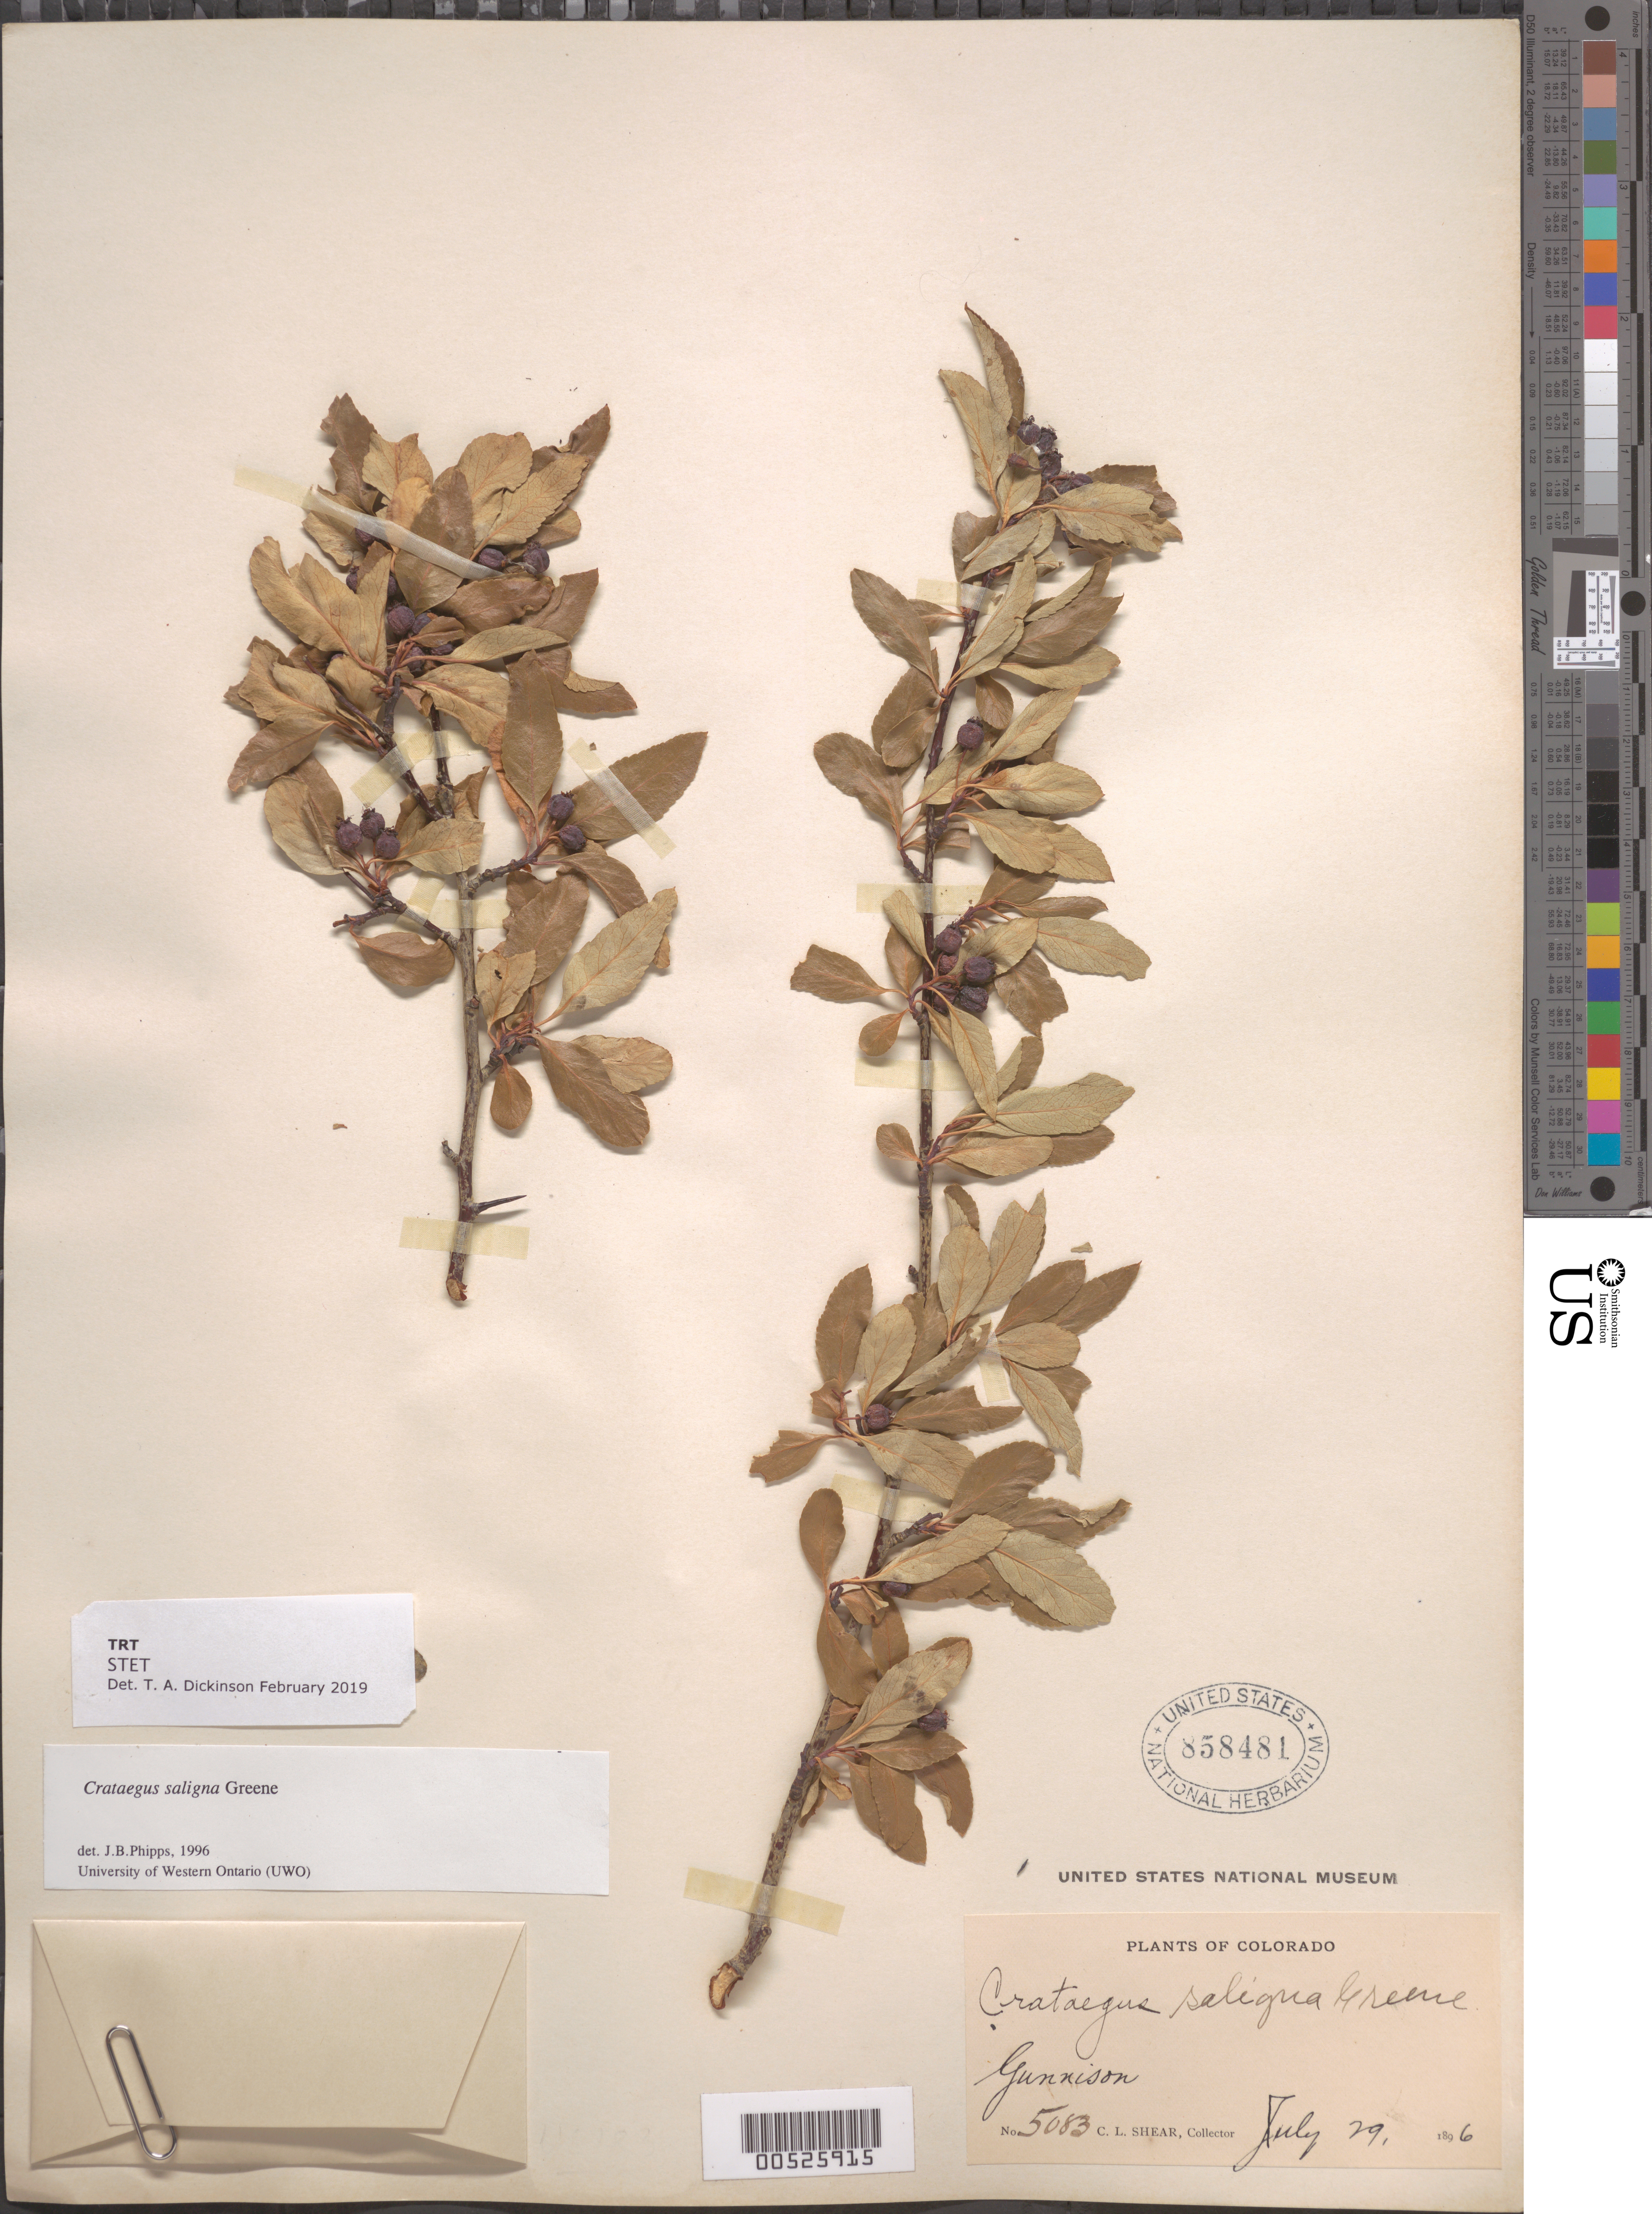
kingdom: Plantae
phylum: Tracheophyta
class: Magnoliopsida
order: Rosales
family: Rosaceae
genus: Crataegus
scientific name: Crataegus saligna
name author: Greene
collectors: C. L. Shear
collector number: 5083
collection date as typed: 29 Jul 1896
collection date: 1896-07-29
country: United States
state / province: Colorado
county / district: Gunnison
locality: Gunnison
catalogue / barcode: US 858481